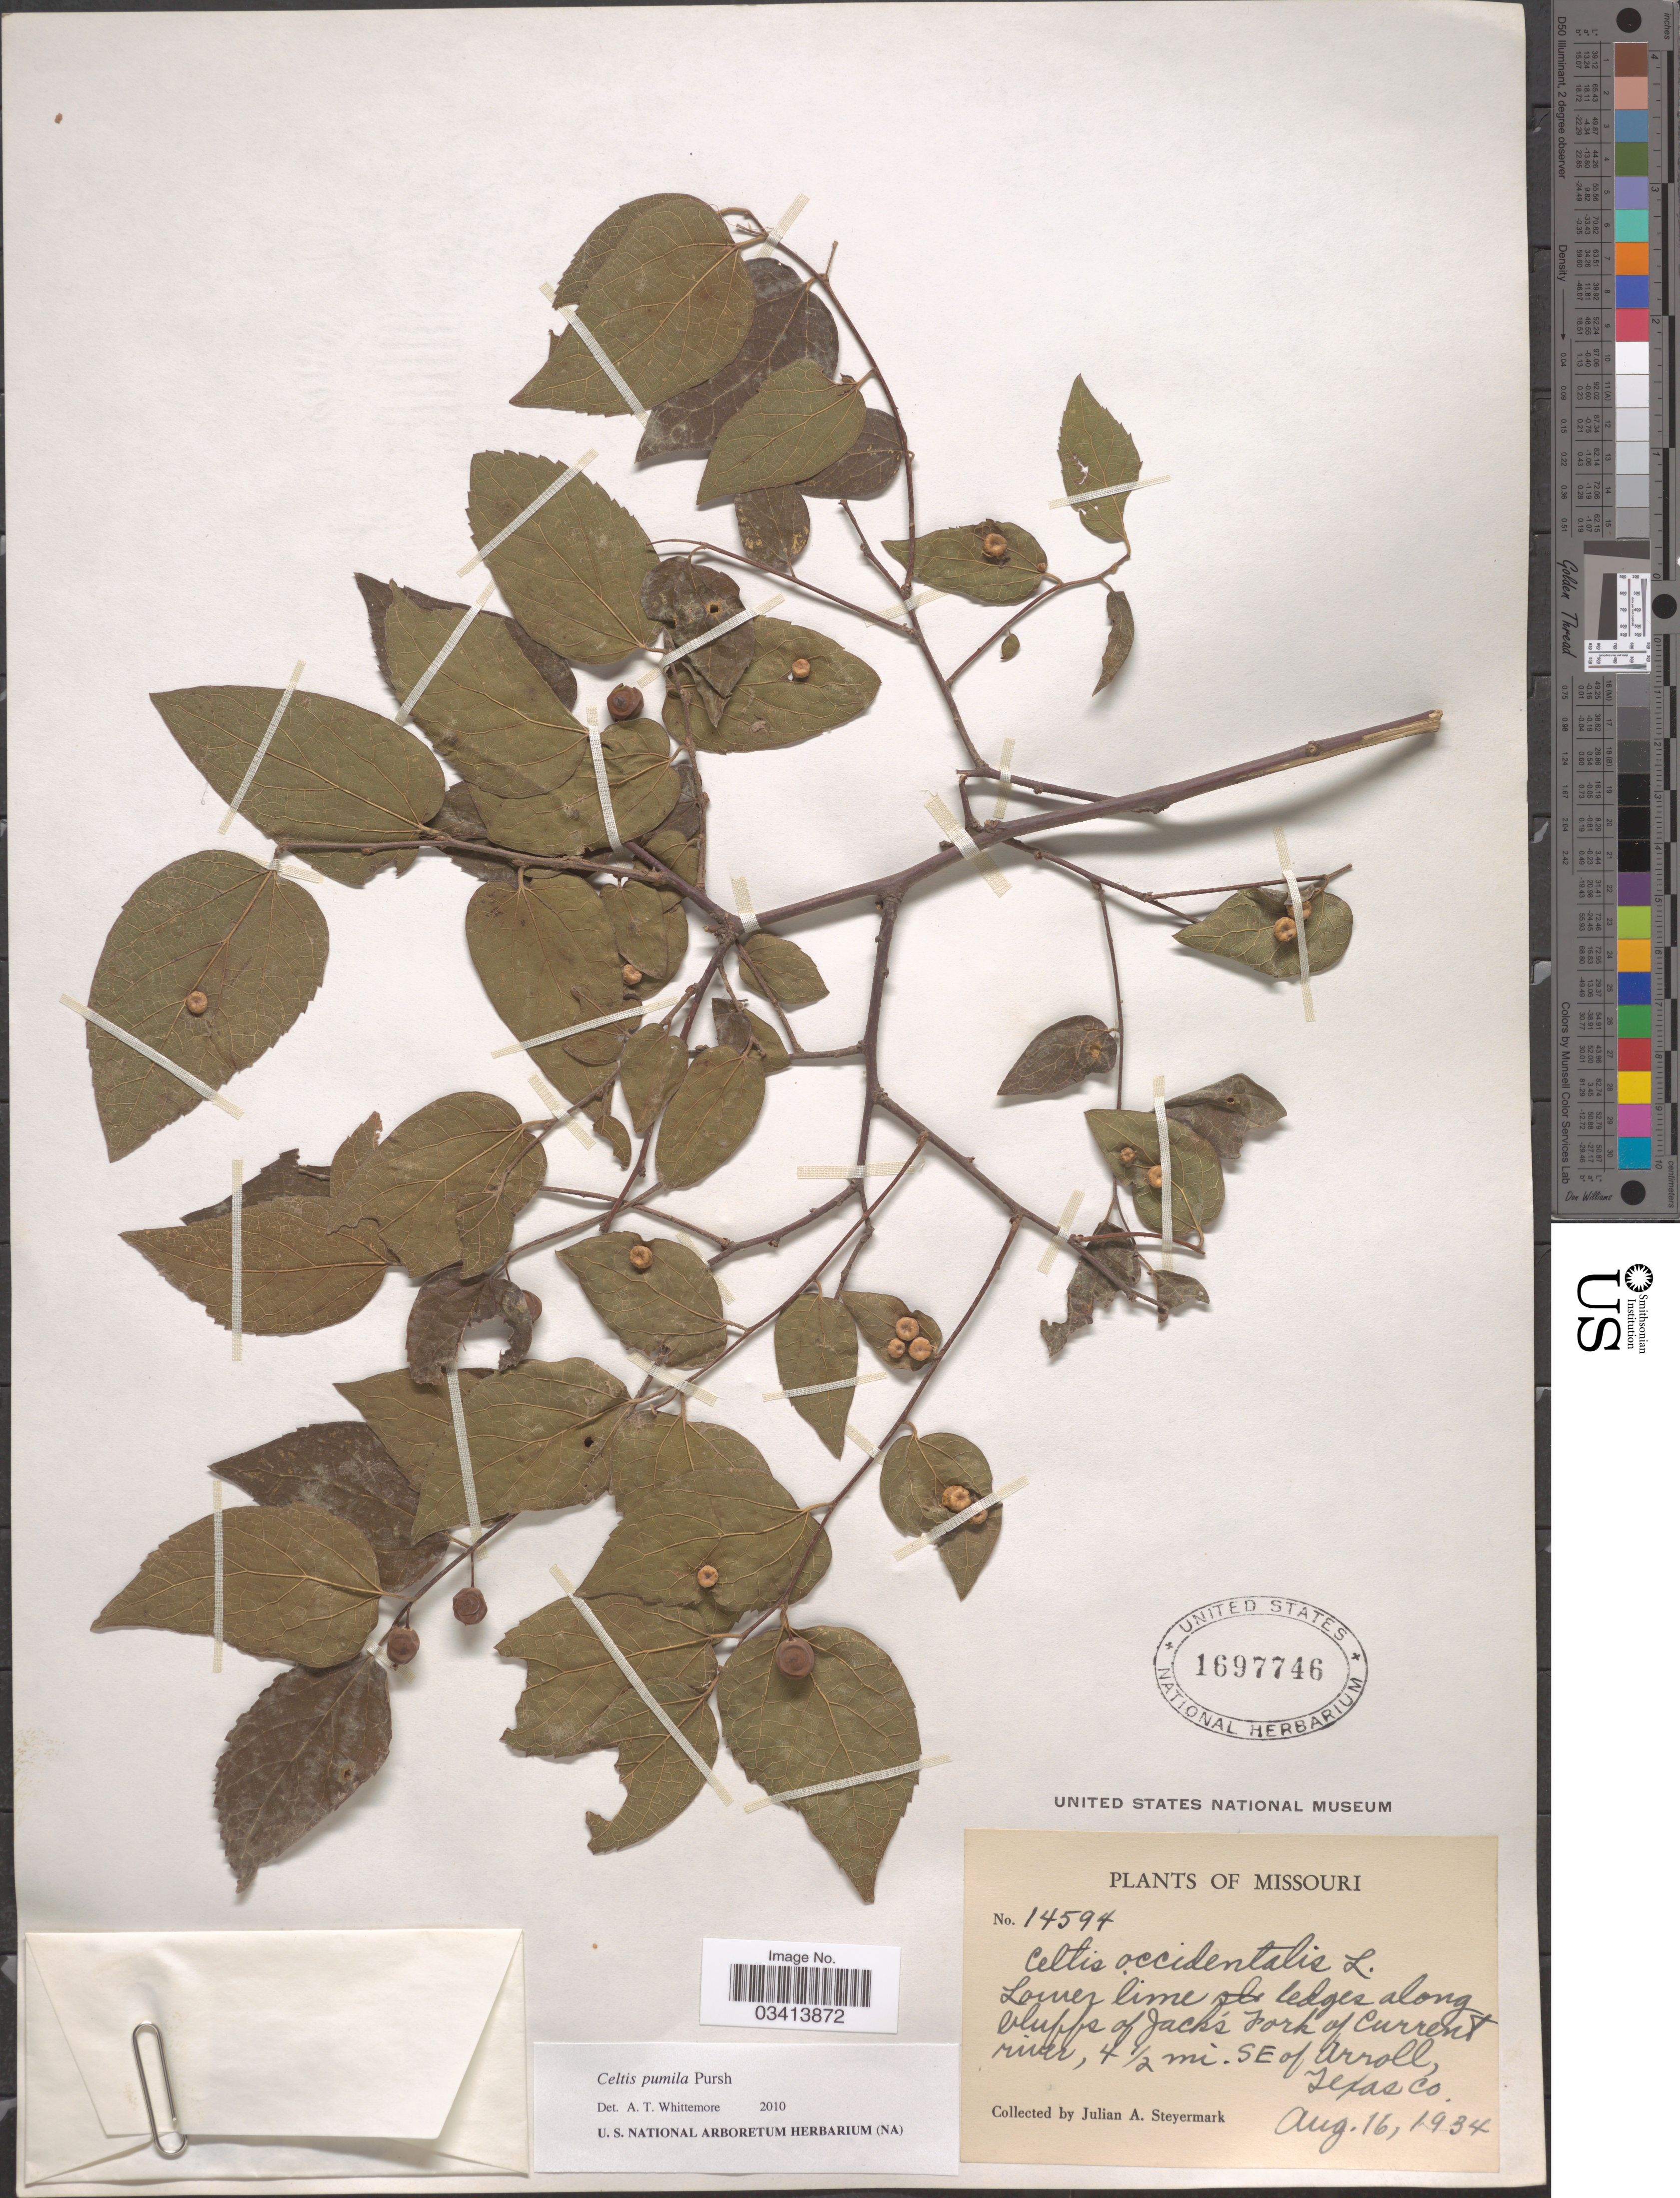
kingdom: Plantae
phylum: Tracheophyta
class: Magnoliopsida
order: Rosales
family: Cannabaceae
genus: Celtis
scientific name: Celtis occidentalis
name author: L.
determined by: Strong, M. T., (US), Smithsonian Institution - National Museum of Natural History (UNITED STATES)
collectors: J. Steyermark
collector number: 14594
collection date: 1934-08-16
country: United States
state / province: Missouri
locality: Lower lime ledges along bluffs of Jack's Fork of Current river, 4½ mi. SE of Arroll, Texas Co.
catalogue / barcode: US 1697746